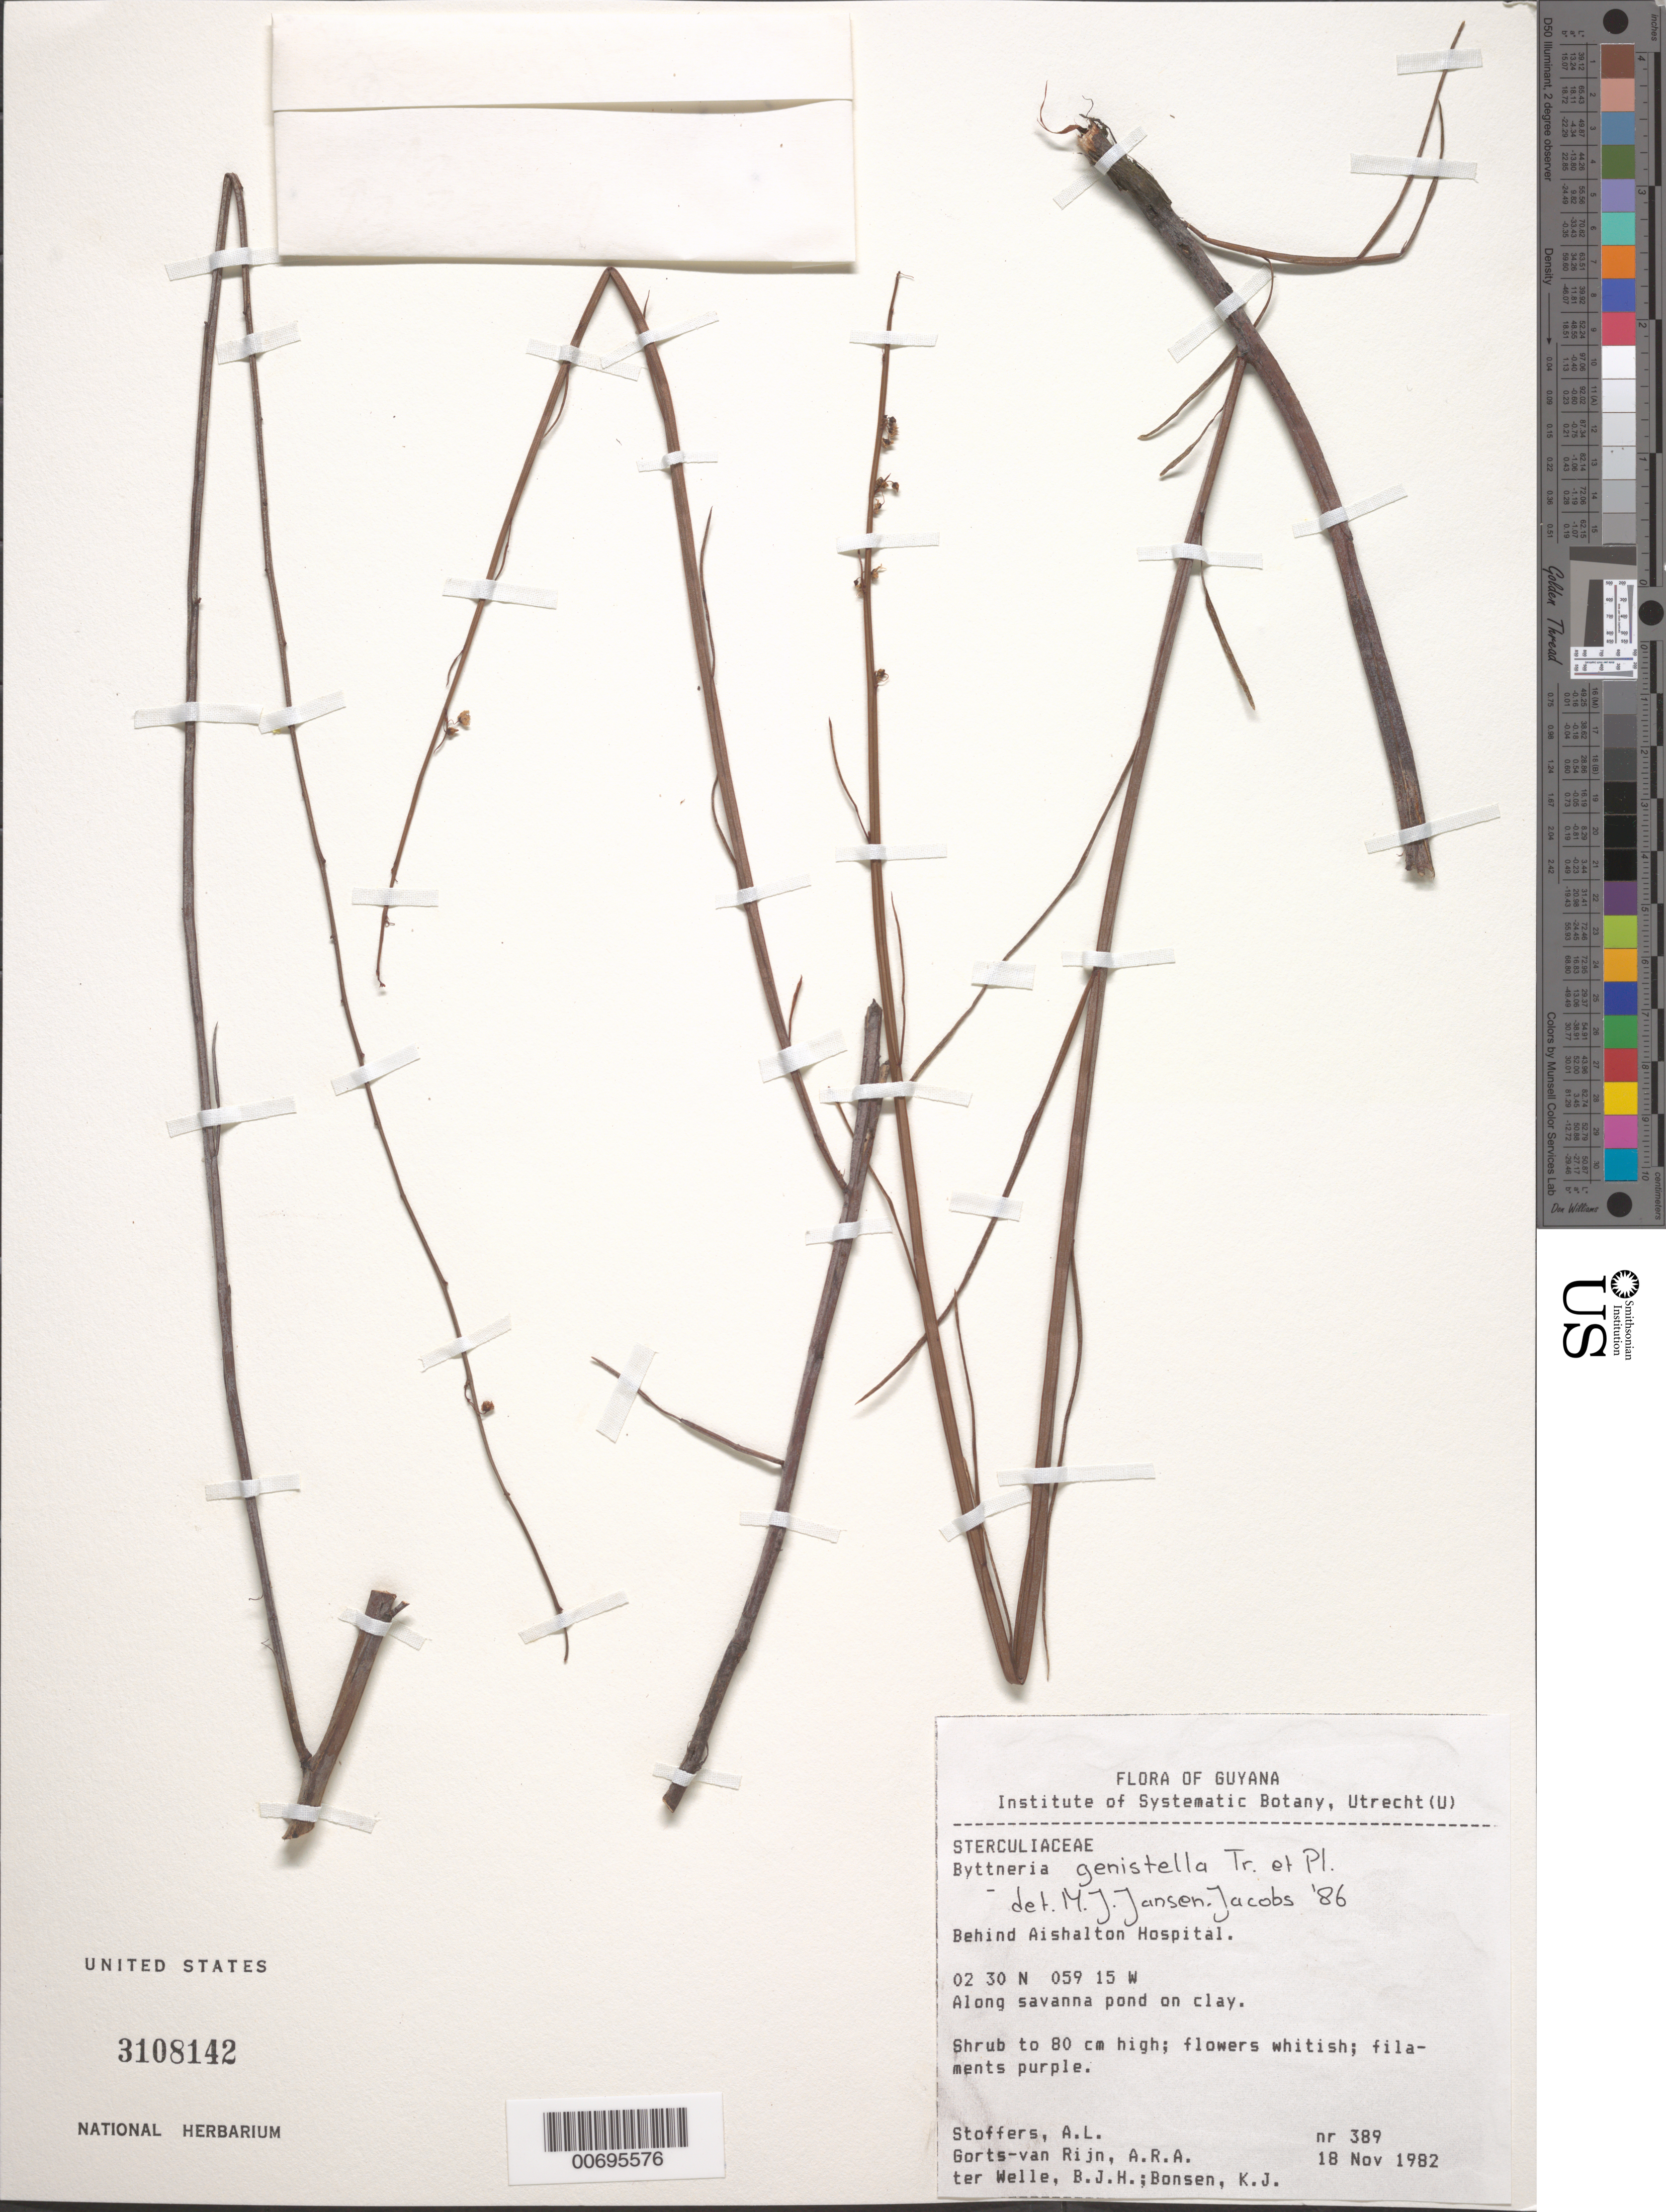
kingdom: Plantae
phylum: Tracheophyta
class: Magnoliopsida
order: Malvales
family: Malvaceae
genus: Byttneria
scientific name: Byttneria genistella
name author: Triana & Planch.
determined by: Jansen-Jacobs, M. J., (U), Nationaal Herbarium Nederland, Utrecht University branch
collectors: A. Stoffers, A. .R. A. Görts-van Rijn, B. Welle & K. Bonsen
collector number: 389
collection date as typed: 18-Nov-82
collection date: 1982-11-18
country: Guyana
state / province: U. Takutu-U. Essequibo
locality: Aishalton Hospital, behind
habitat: Savanna pond on clay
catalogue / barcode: US 3108142